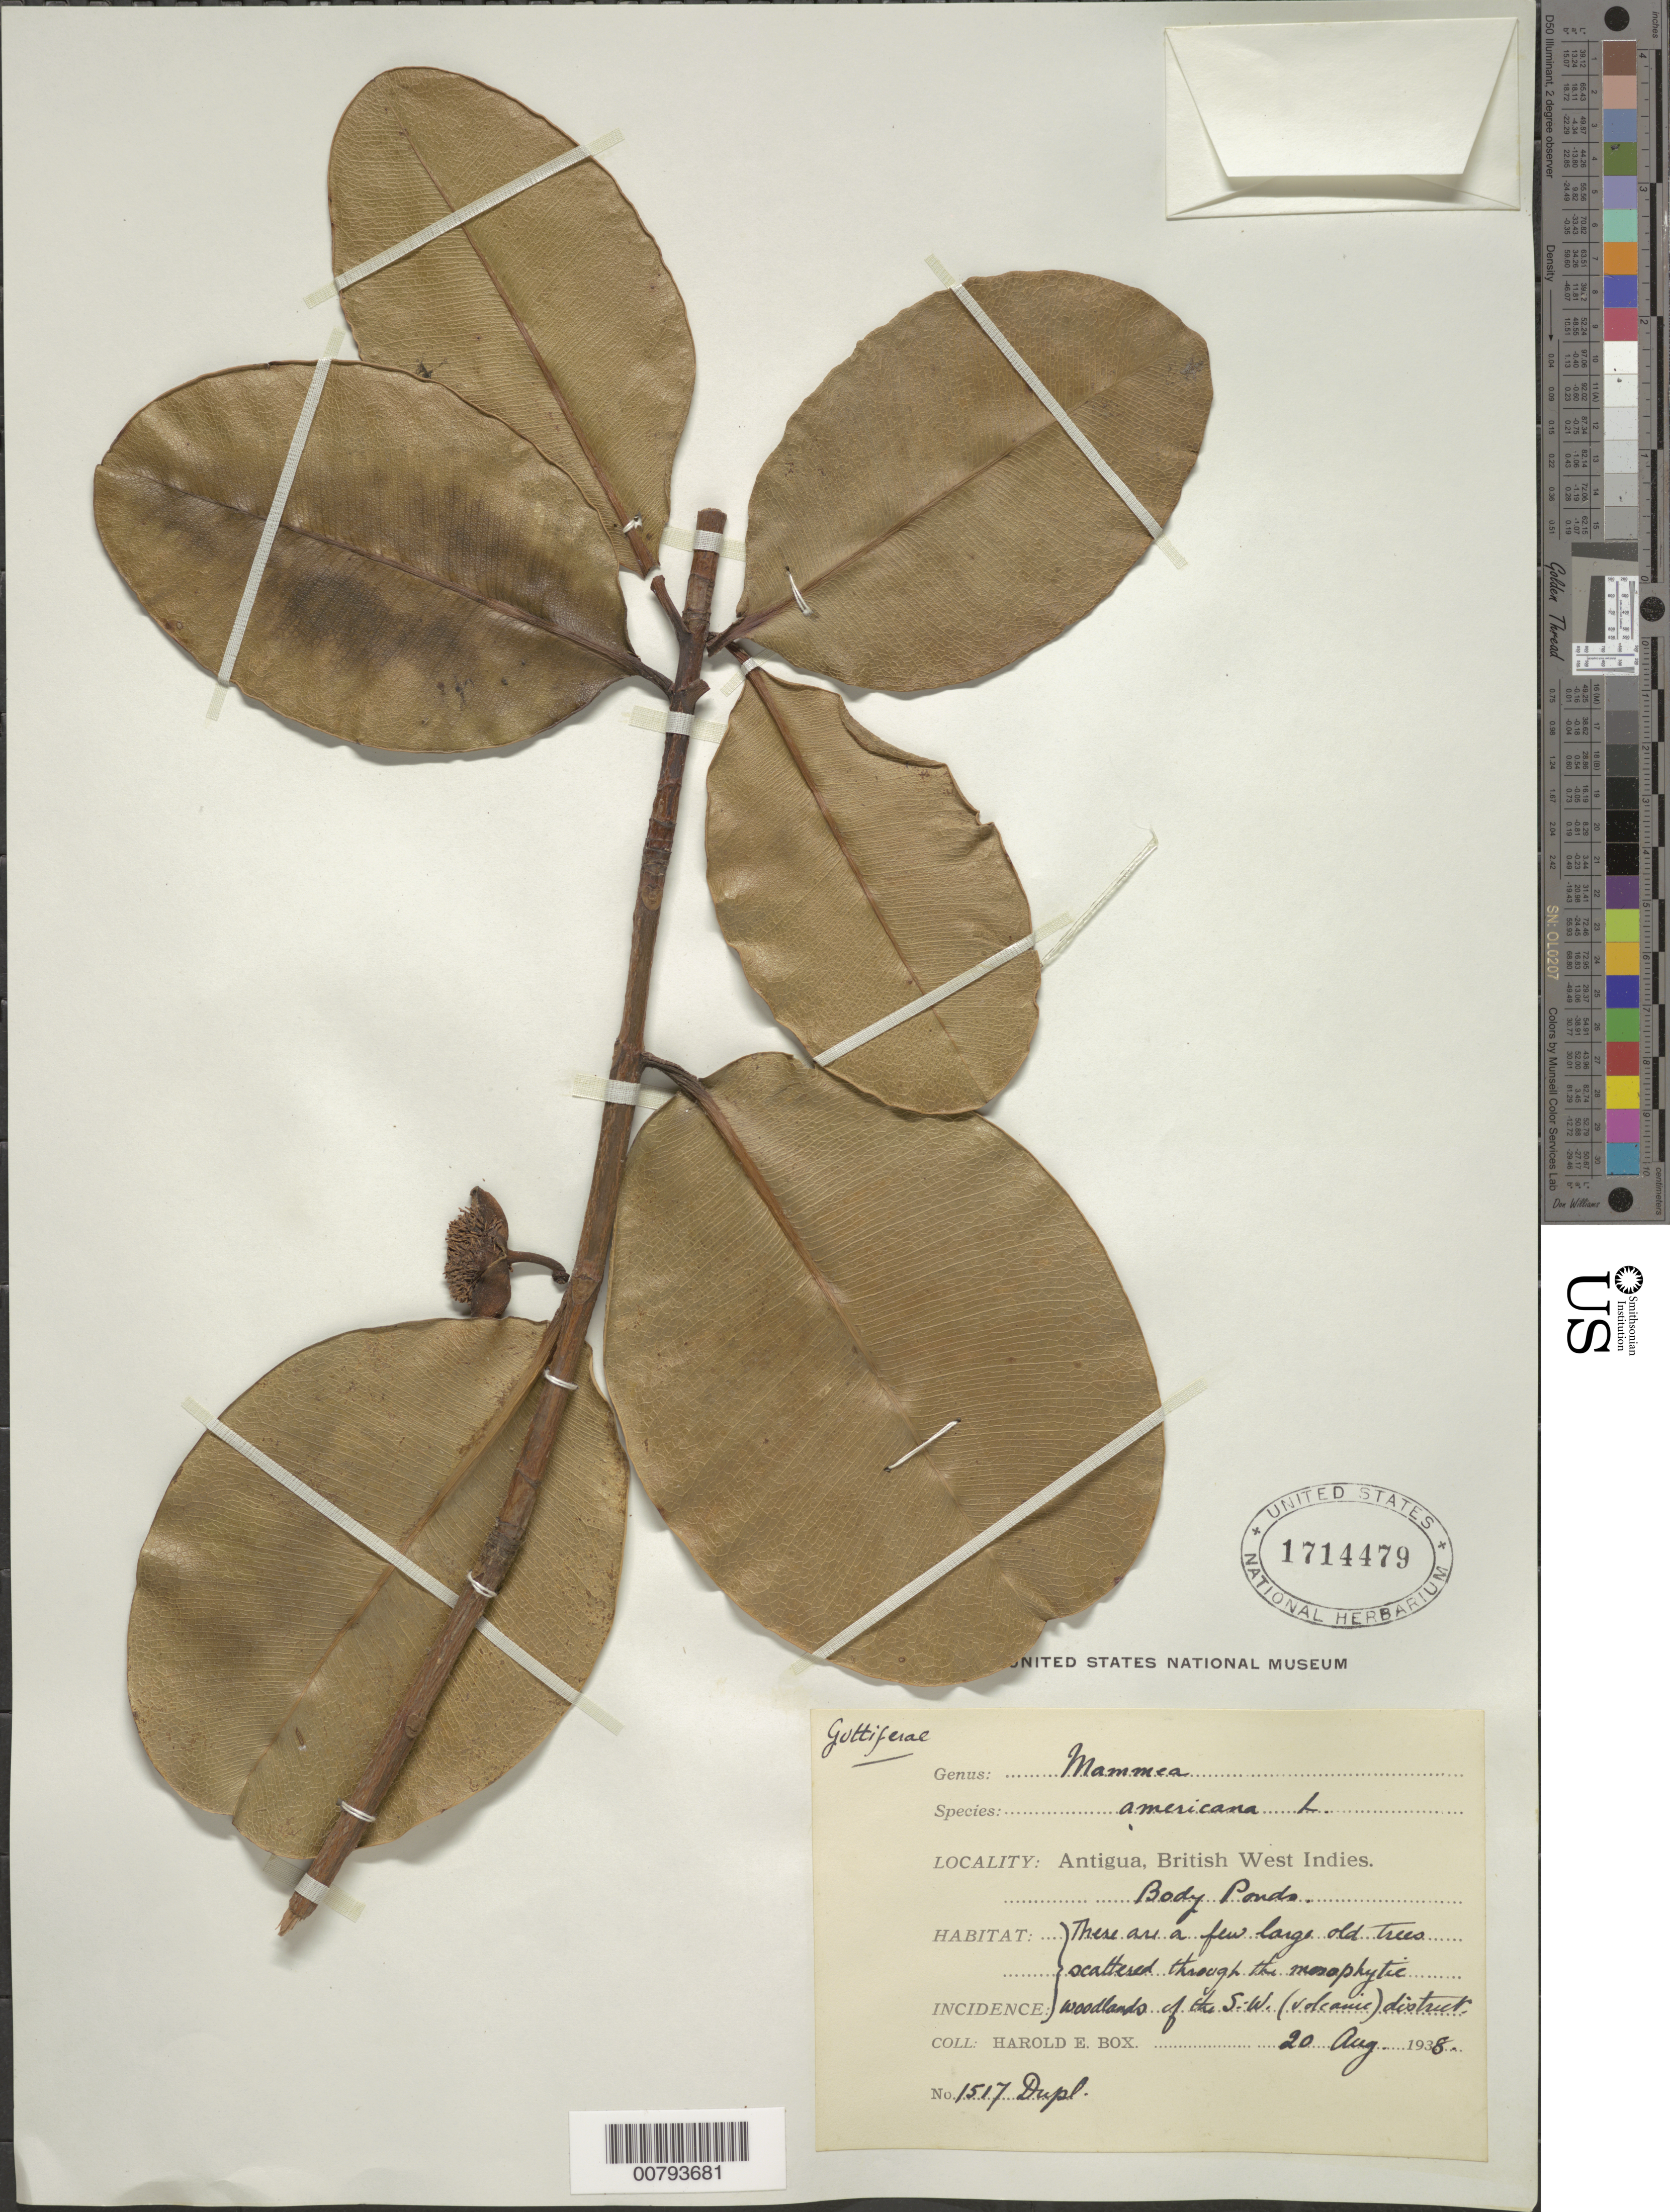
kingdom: Plantae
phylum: Tracheophyta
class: Magnoliopsida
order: Malpighiales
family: Calophyllaceae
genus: Mammea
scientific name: Mammea americana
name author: L.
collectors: H. E. Box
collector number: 1517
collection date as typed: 20 Aug 1938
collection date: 1938-08-20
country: Antigua and Barbuda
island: Antigua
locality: "Body Ponds", S.W. (volcanic) district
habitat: Mesophytic woodlands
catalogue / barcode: US 1714479